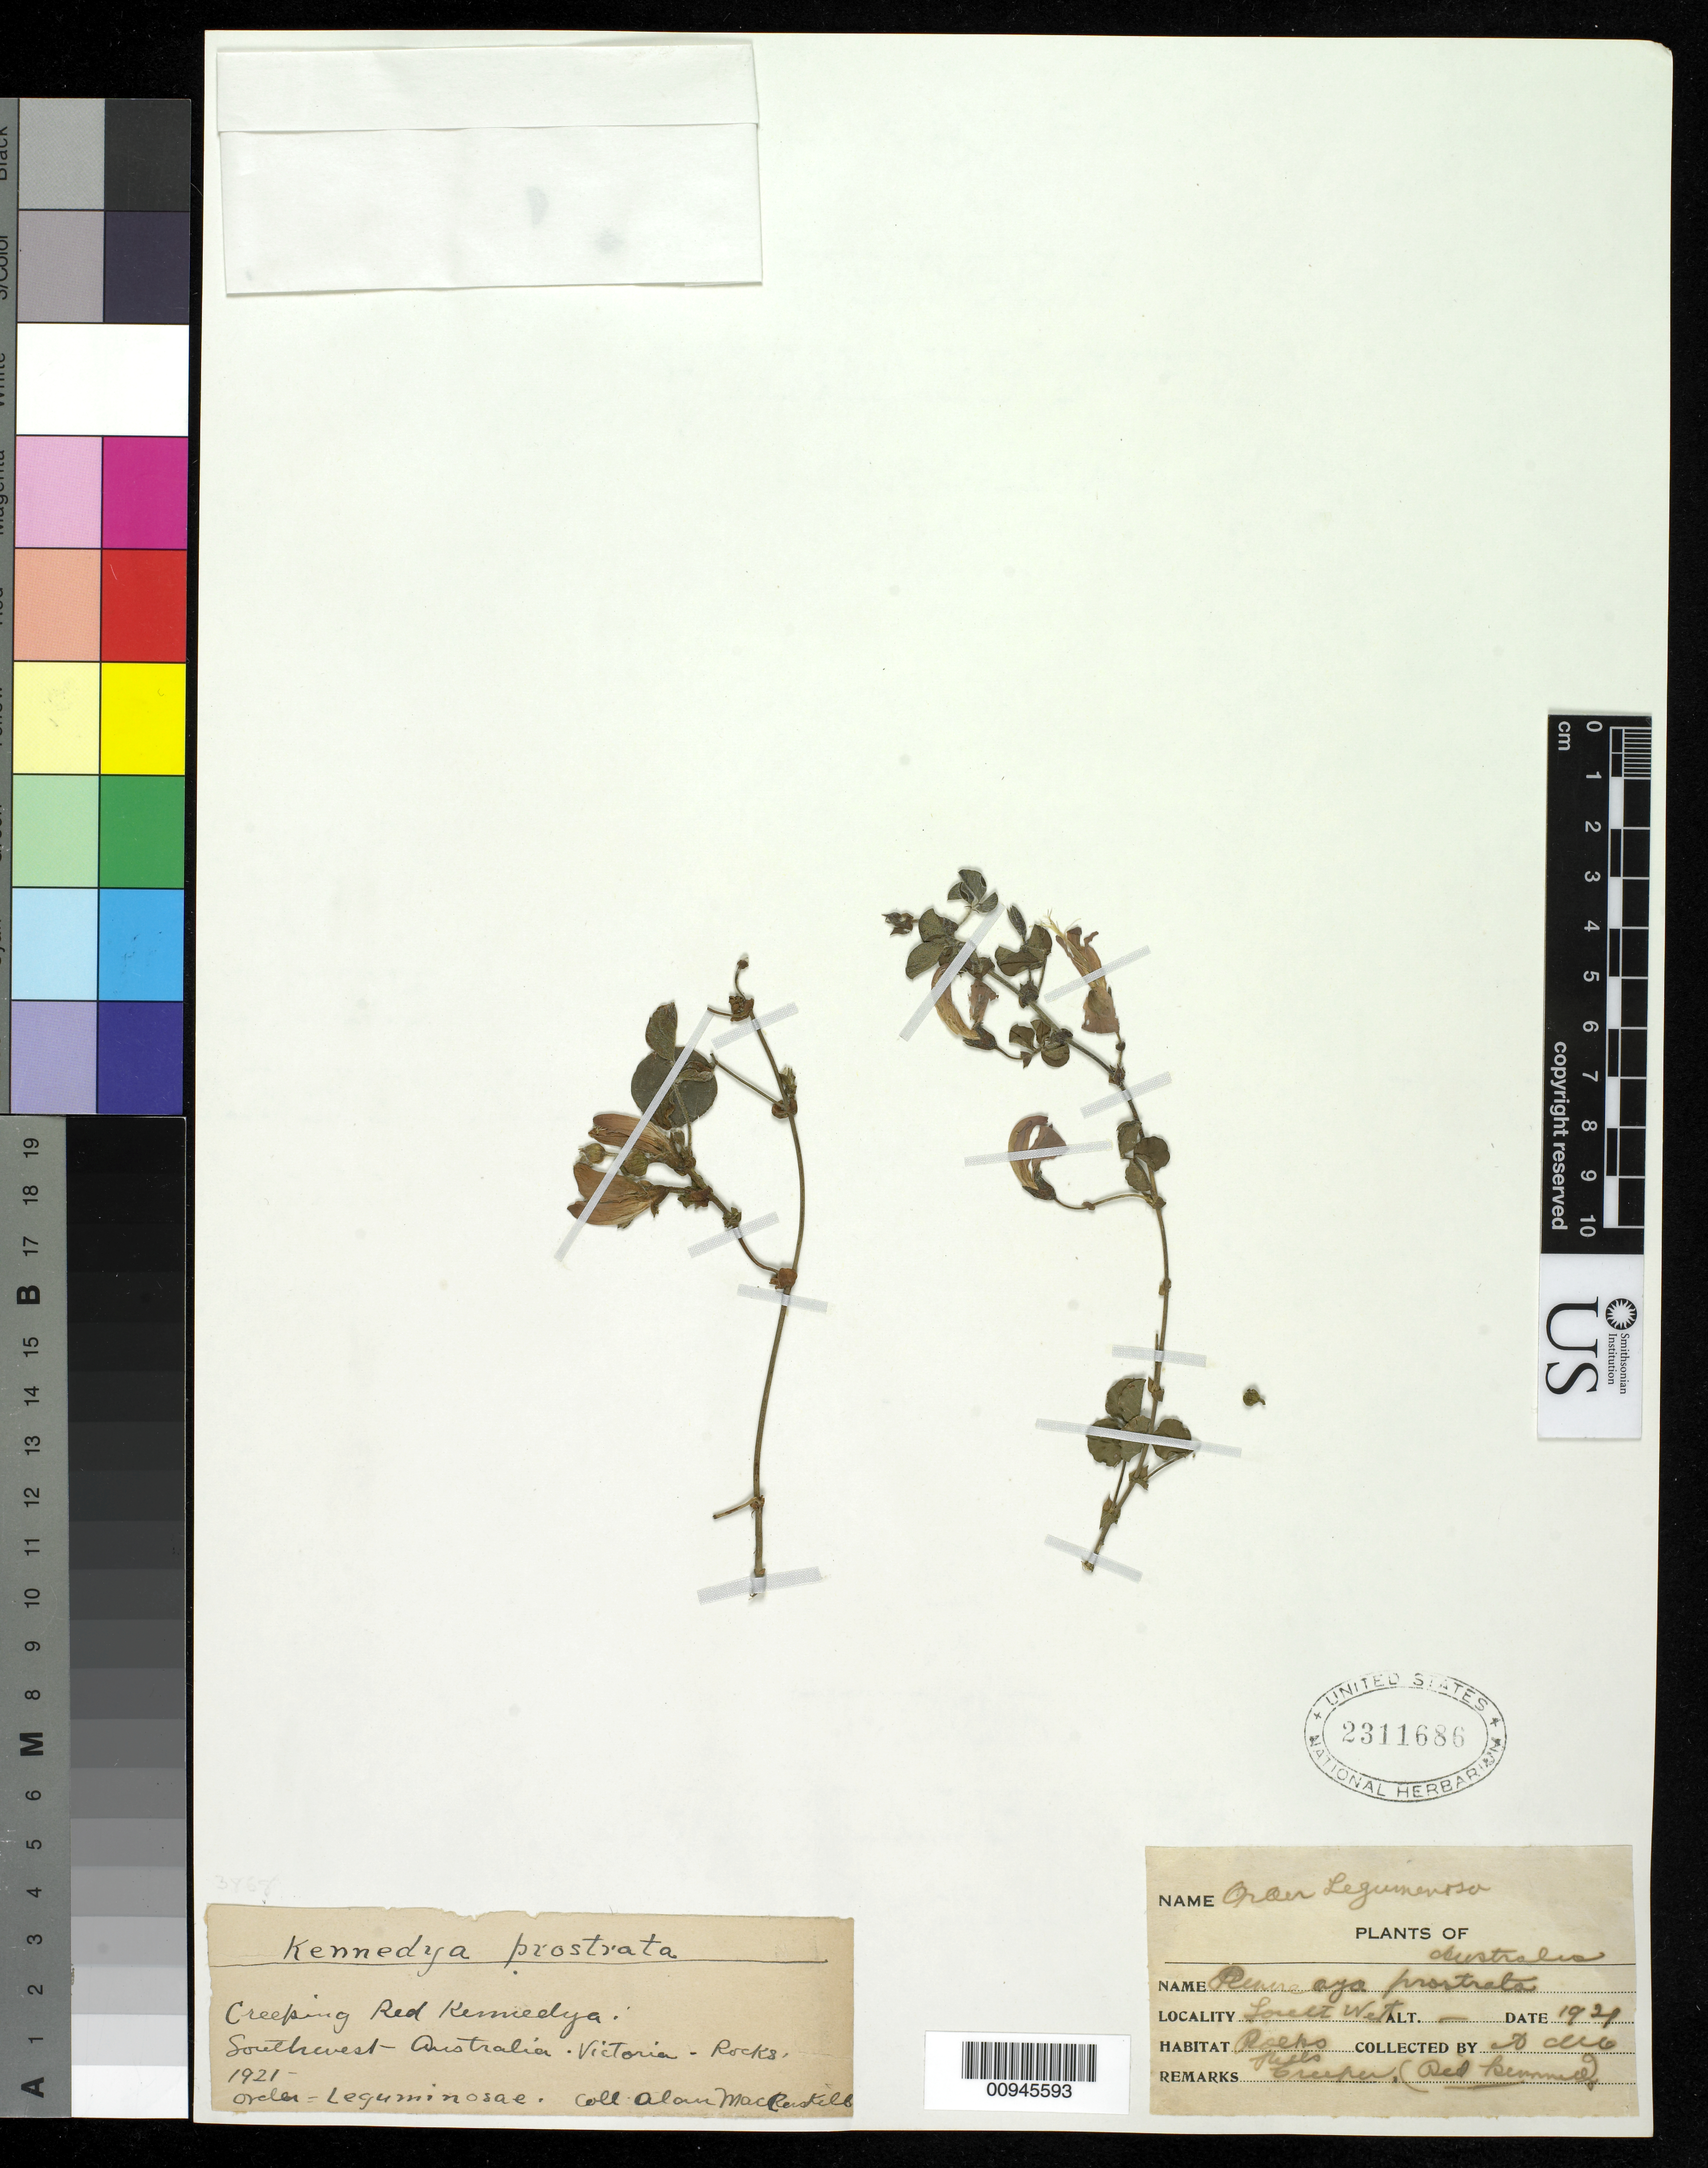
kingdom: Plantae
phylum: Tracheophyta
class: Magnoliopsida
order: Fabales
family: Fabaceae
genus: Kennedia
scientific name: Kennedia prostrata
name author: R. Br.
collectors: A. MacCaskill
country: Australia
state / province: Victoria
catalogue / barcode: US 2311686